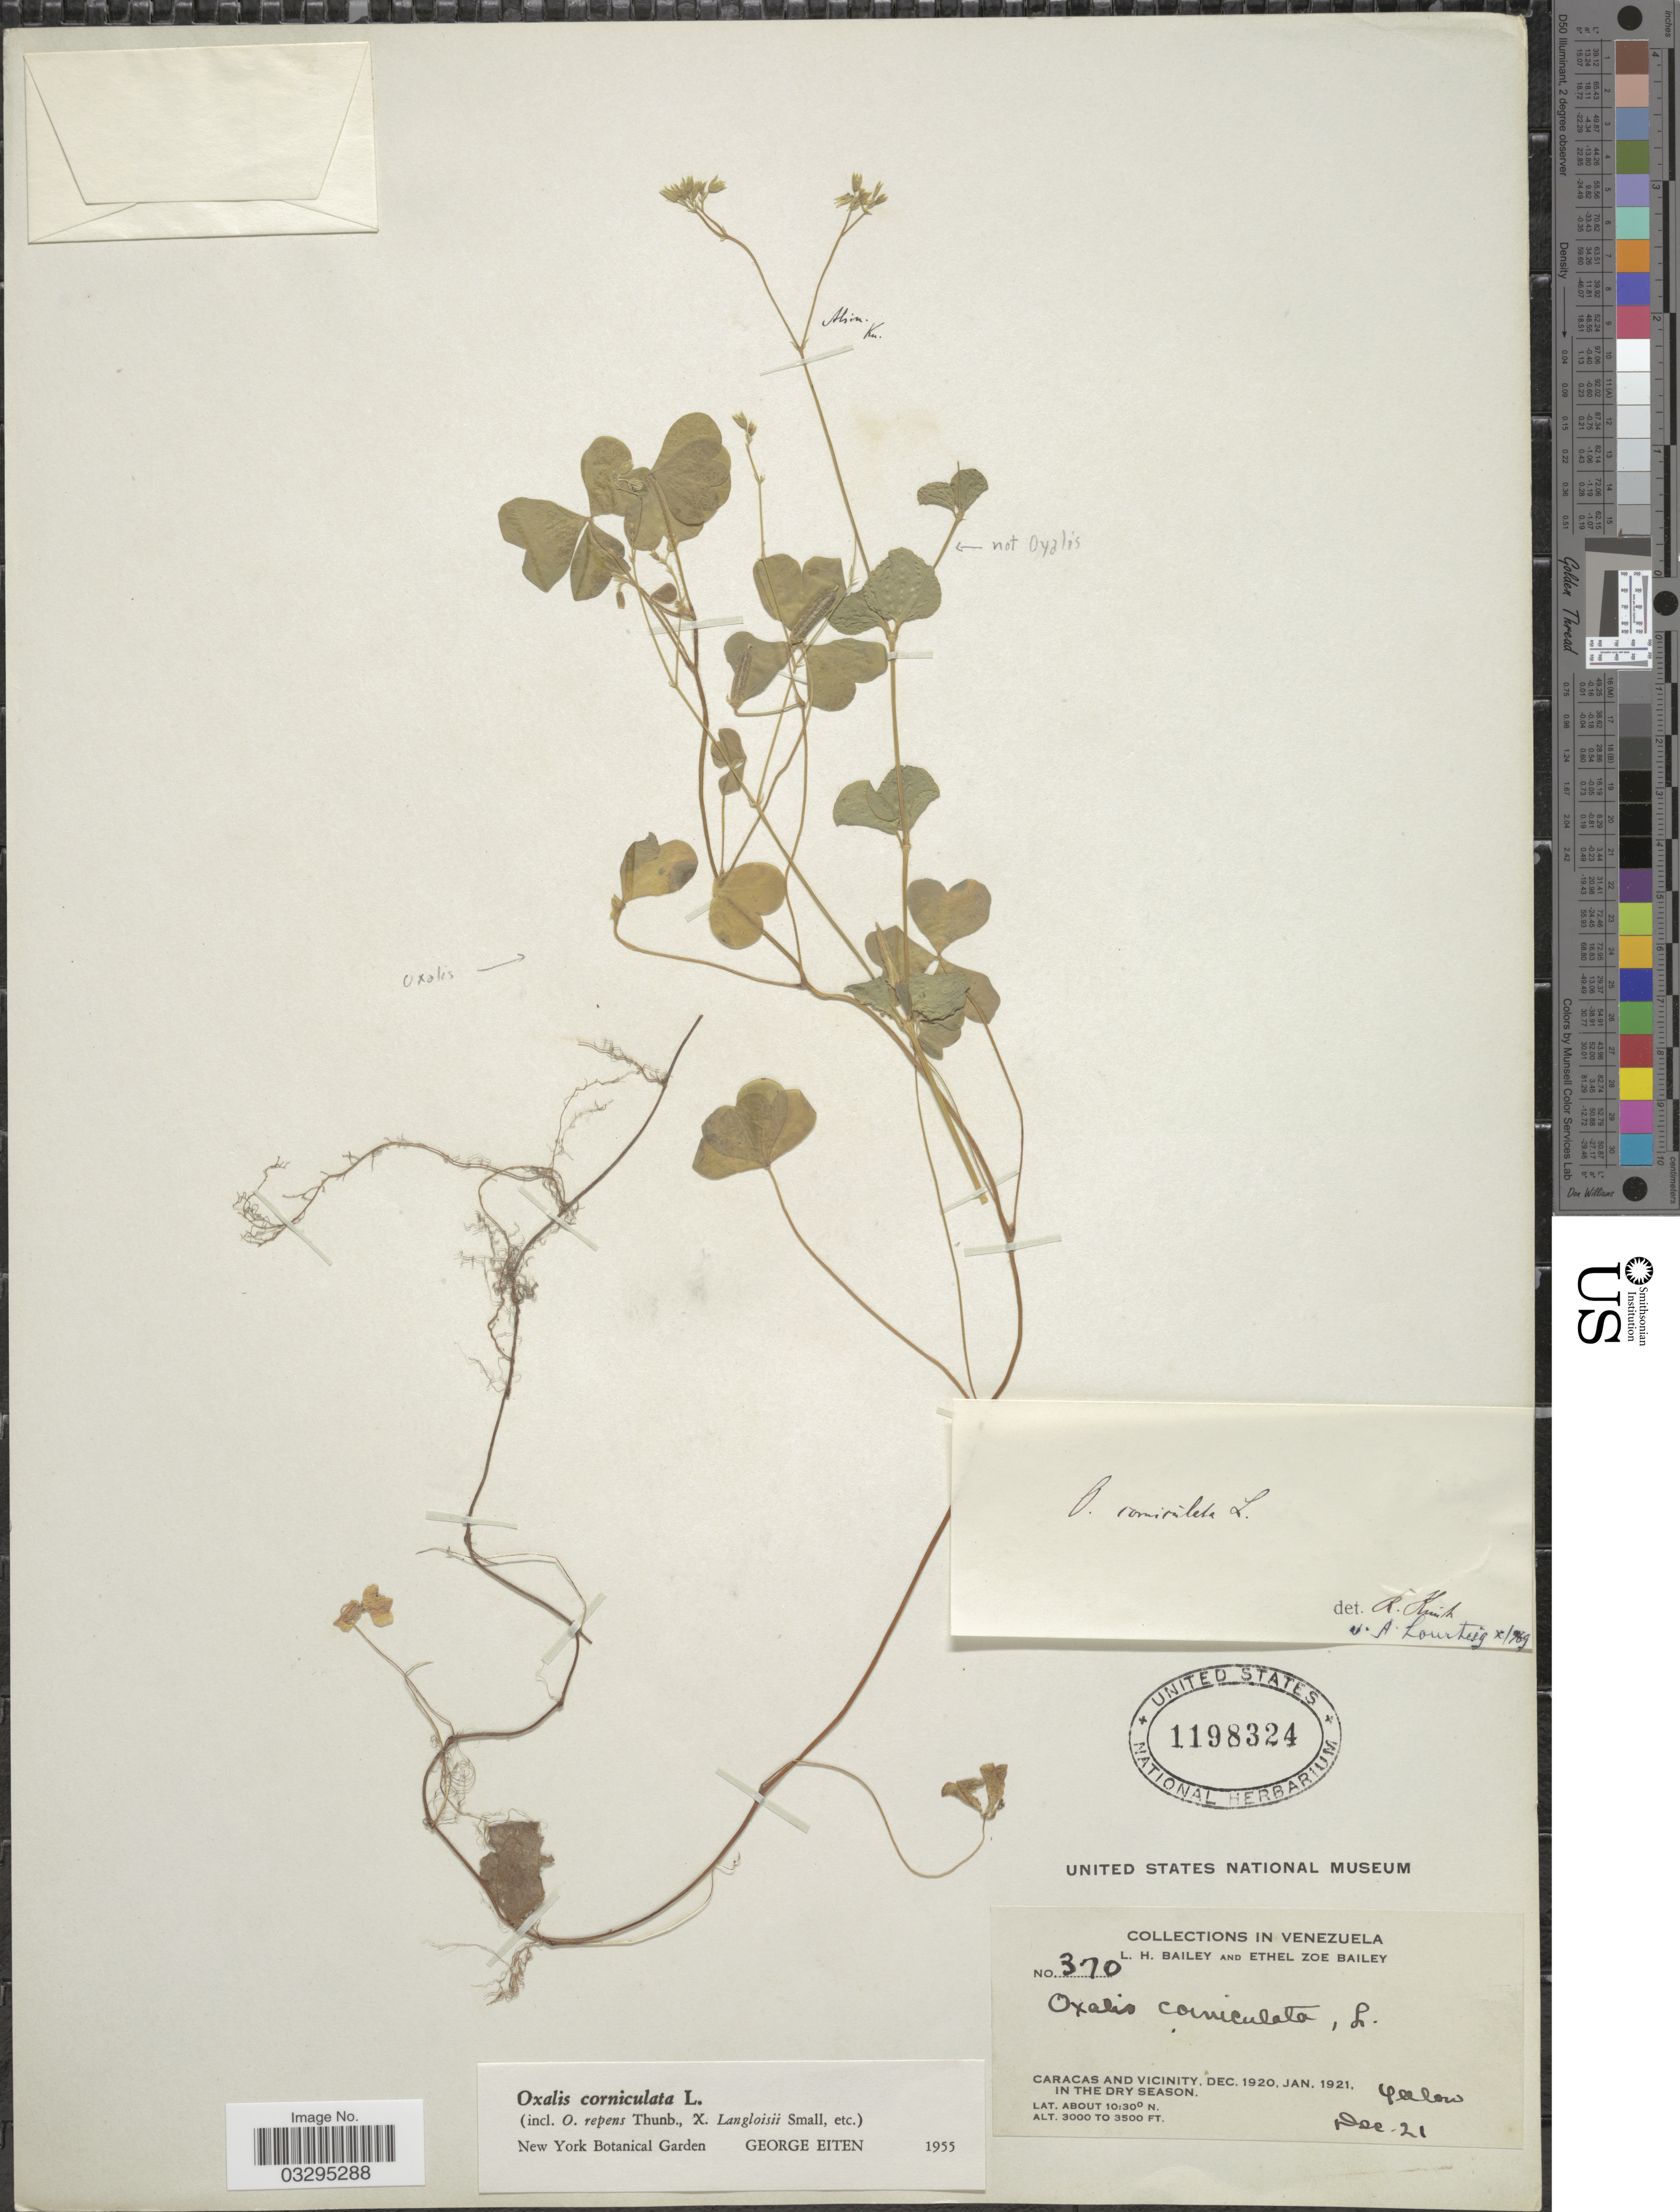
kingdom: Plantae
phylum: Tracheophyta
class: Magnoliopsida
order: Oxalidales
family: Oxalidaceae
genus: Oxalis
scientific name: Oxalis corniculata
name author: L.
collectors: L. H. Bailey & E. Z. Bailey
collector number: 370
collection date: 1920-12-21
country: Venezuela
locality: Caracas and vicinity.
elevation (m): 914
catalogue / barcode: US 1198324